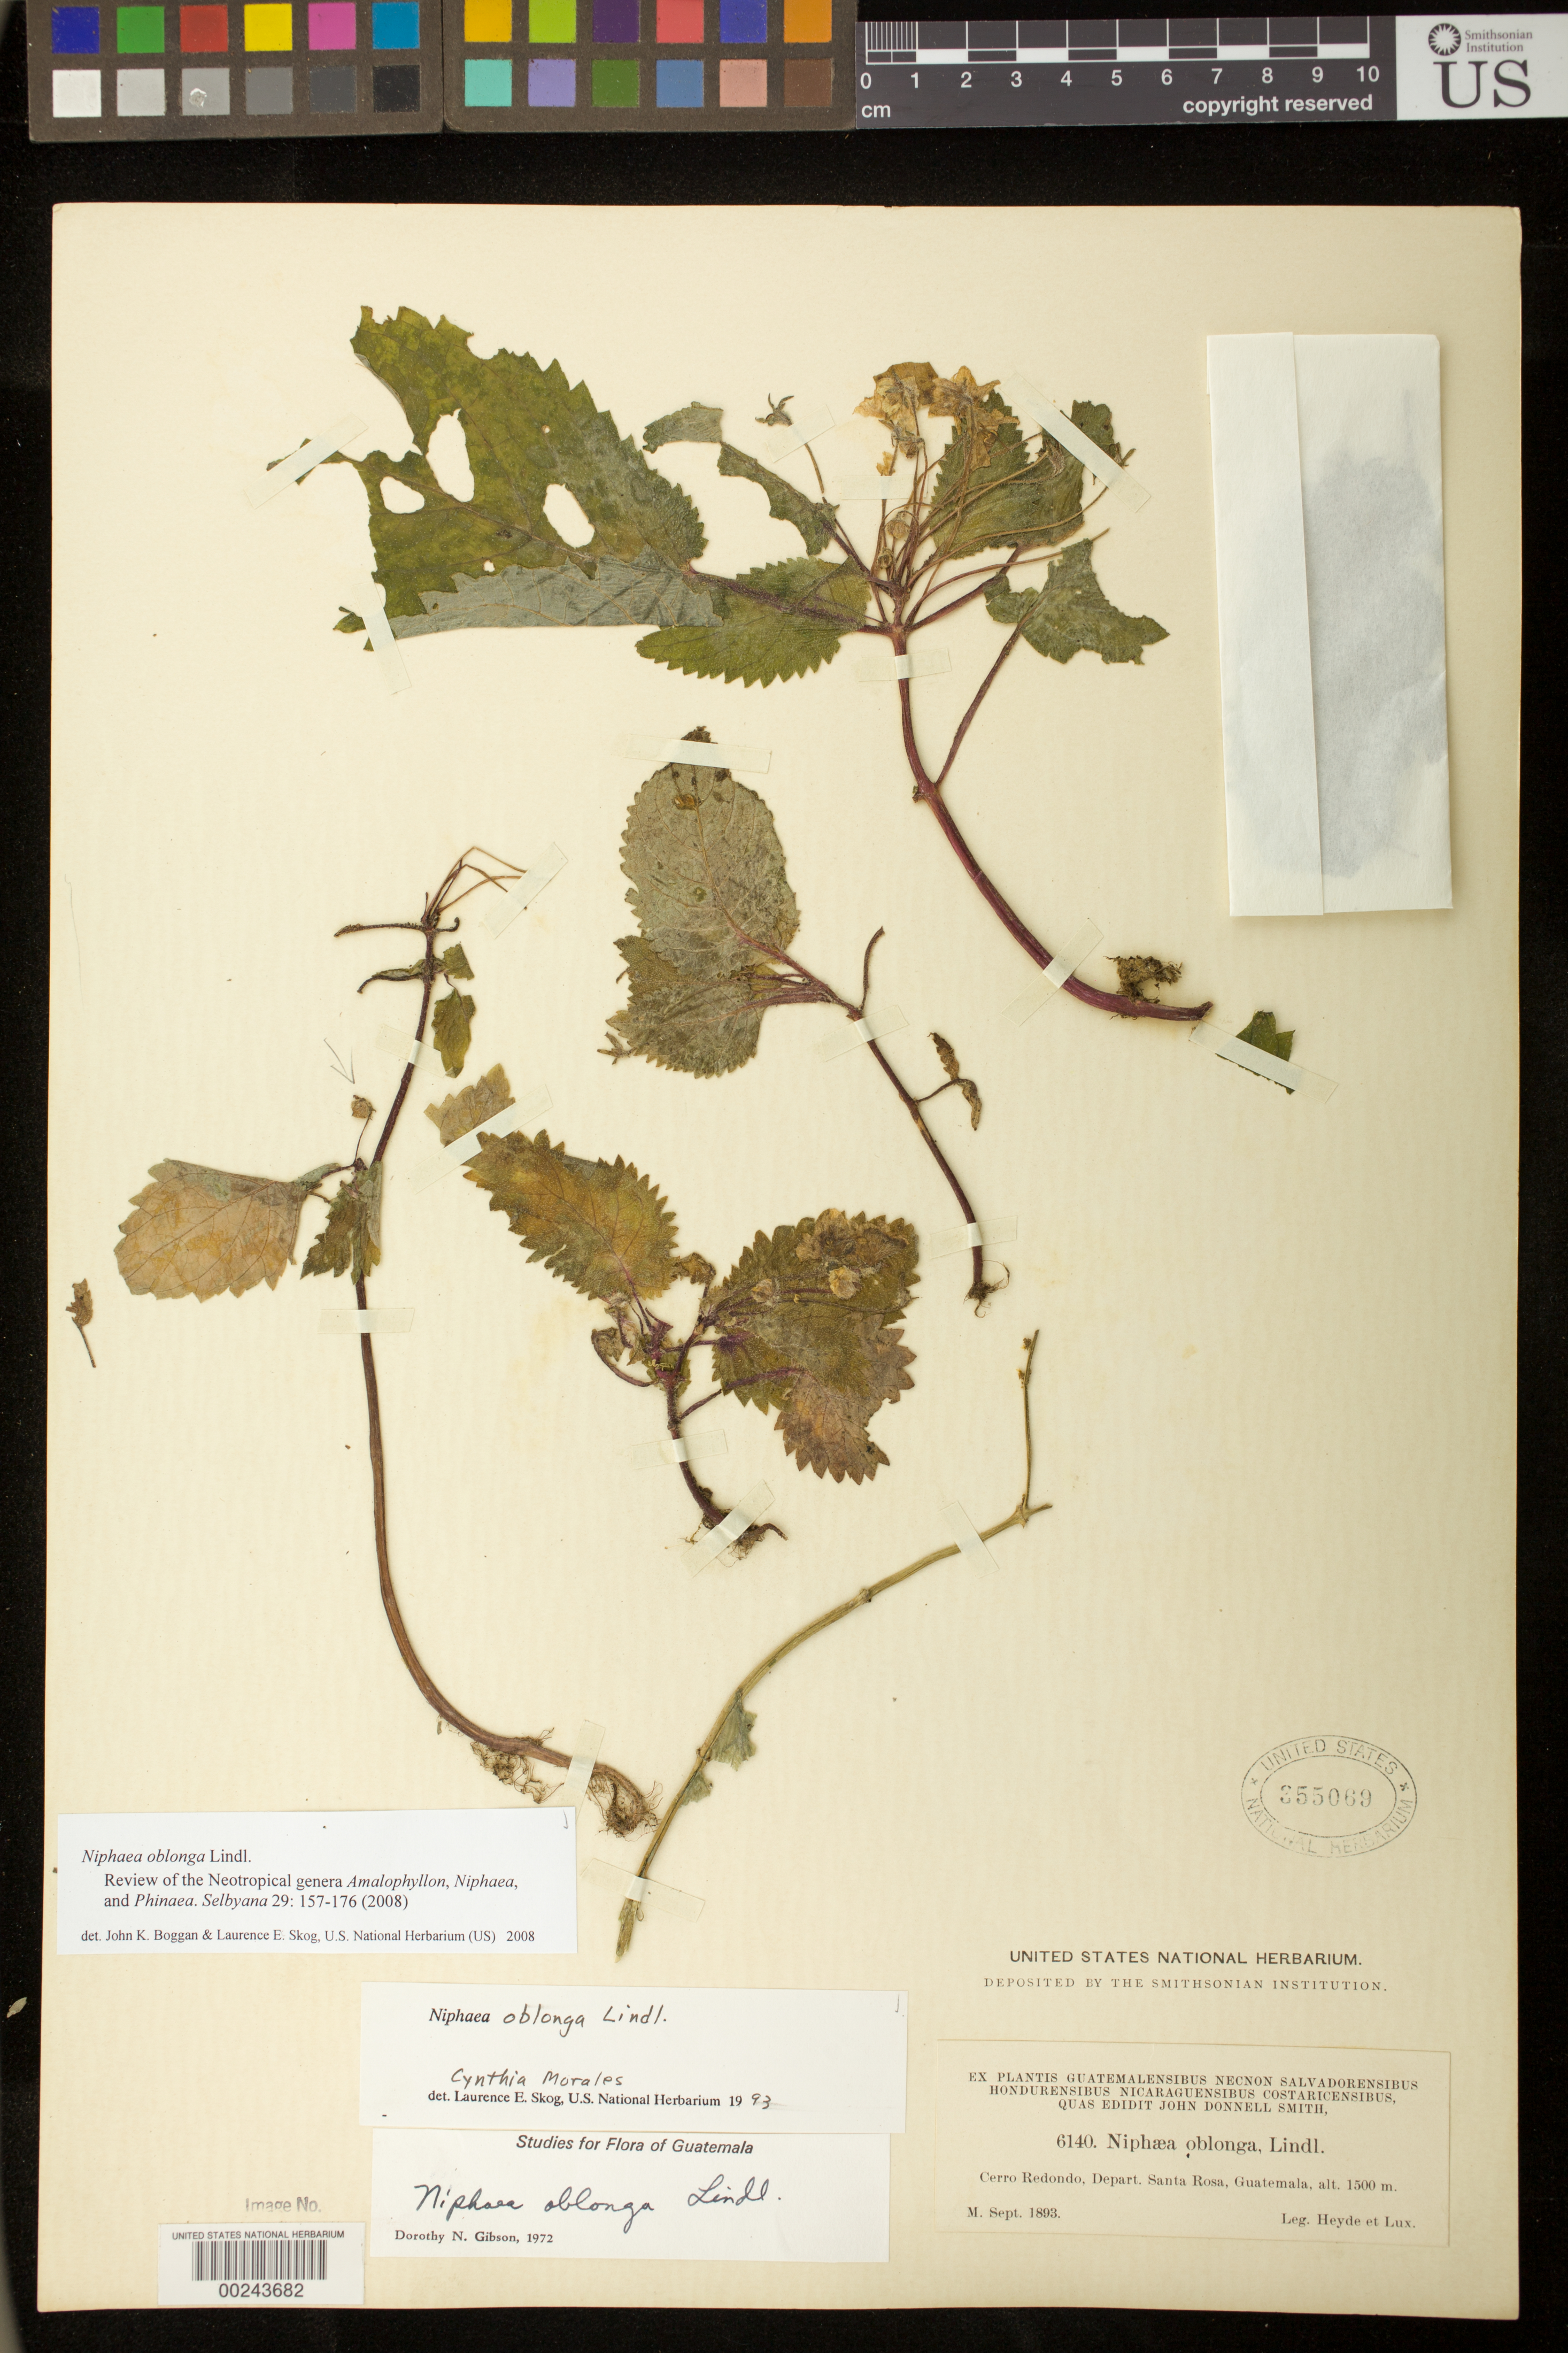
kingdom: Plantae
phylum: Tracheophyta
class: Magnoliopsida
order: Lamiales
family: Gesneriaceae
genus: Niphaea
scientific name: Niphaea oblonga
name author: Lindl.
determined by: Boggan, J. K.; Skog, L. E.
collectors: E. T. Heyde & E. Lux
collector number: J.D. Smith 6140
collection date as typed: Sep 1893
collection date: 1893-09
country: Guatemala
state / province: Santa Rosa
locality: Cerro Redondo, Dept. Santa Rosa, Guatemala.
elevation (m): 1500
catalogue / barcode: US 355069